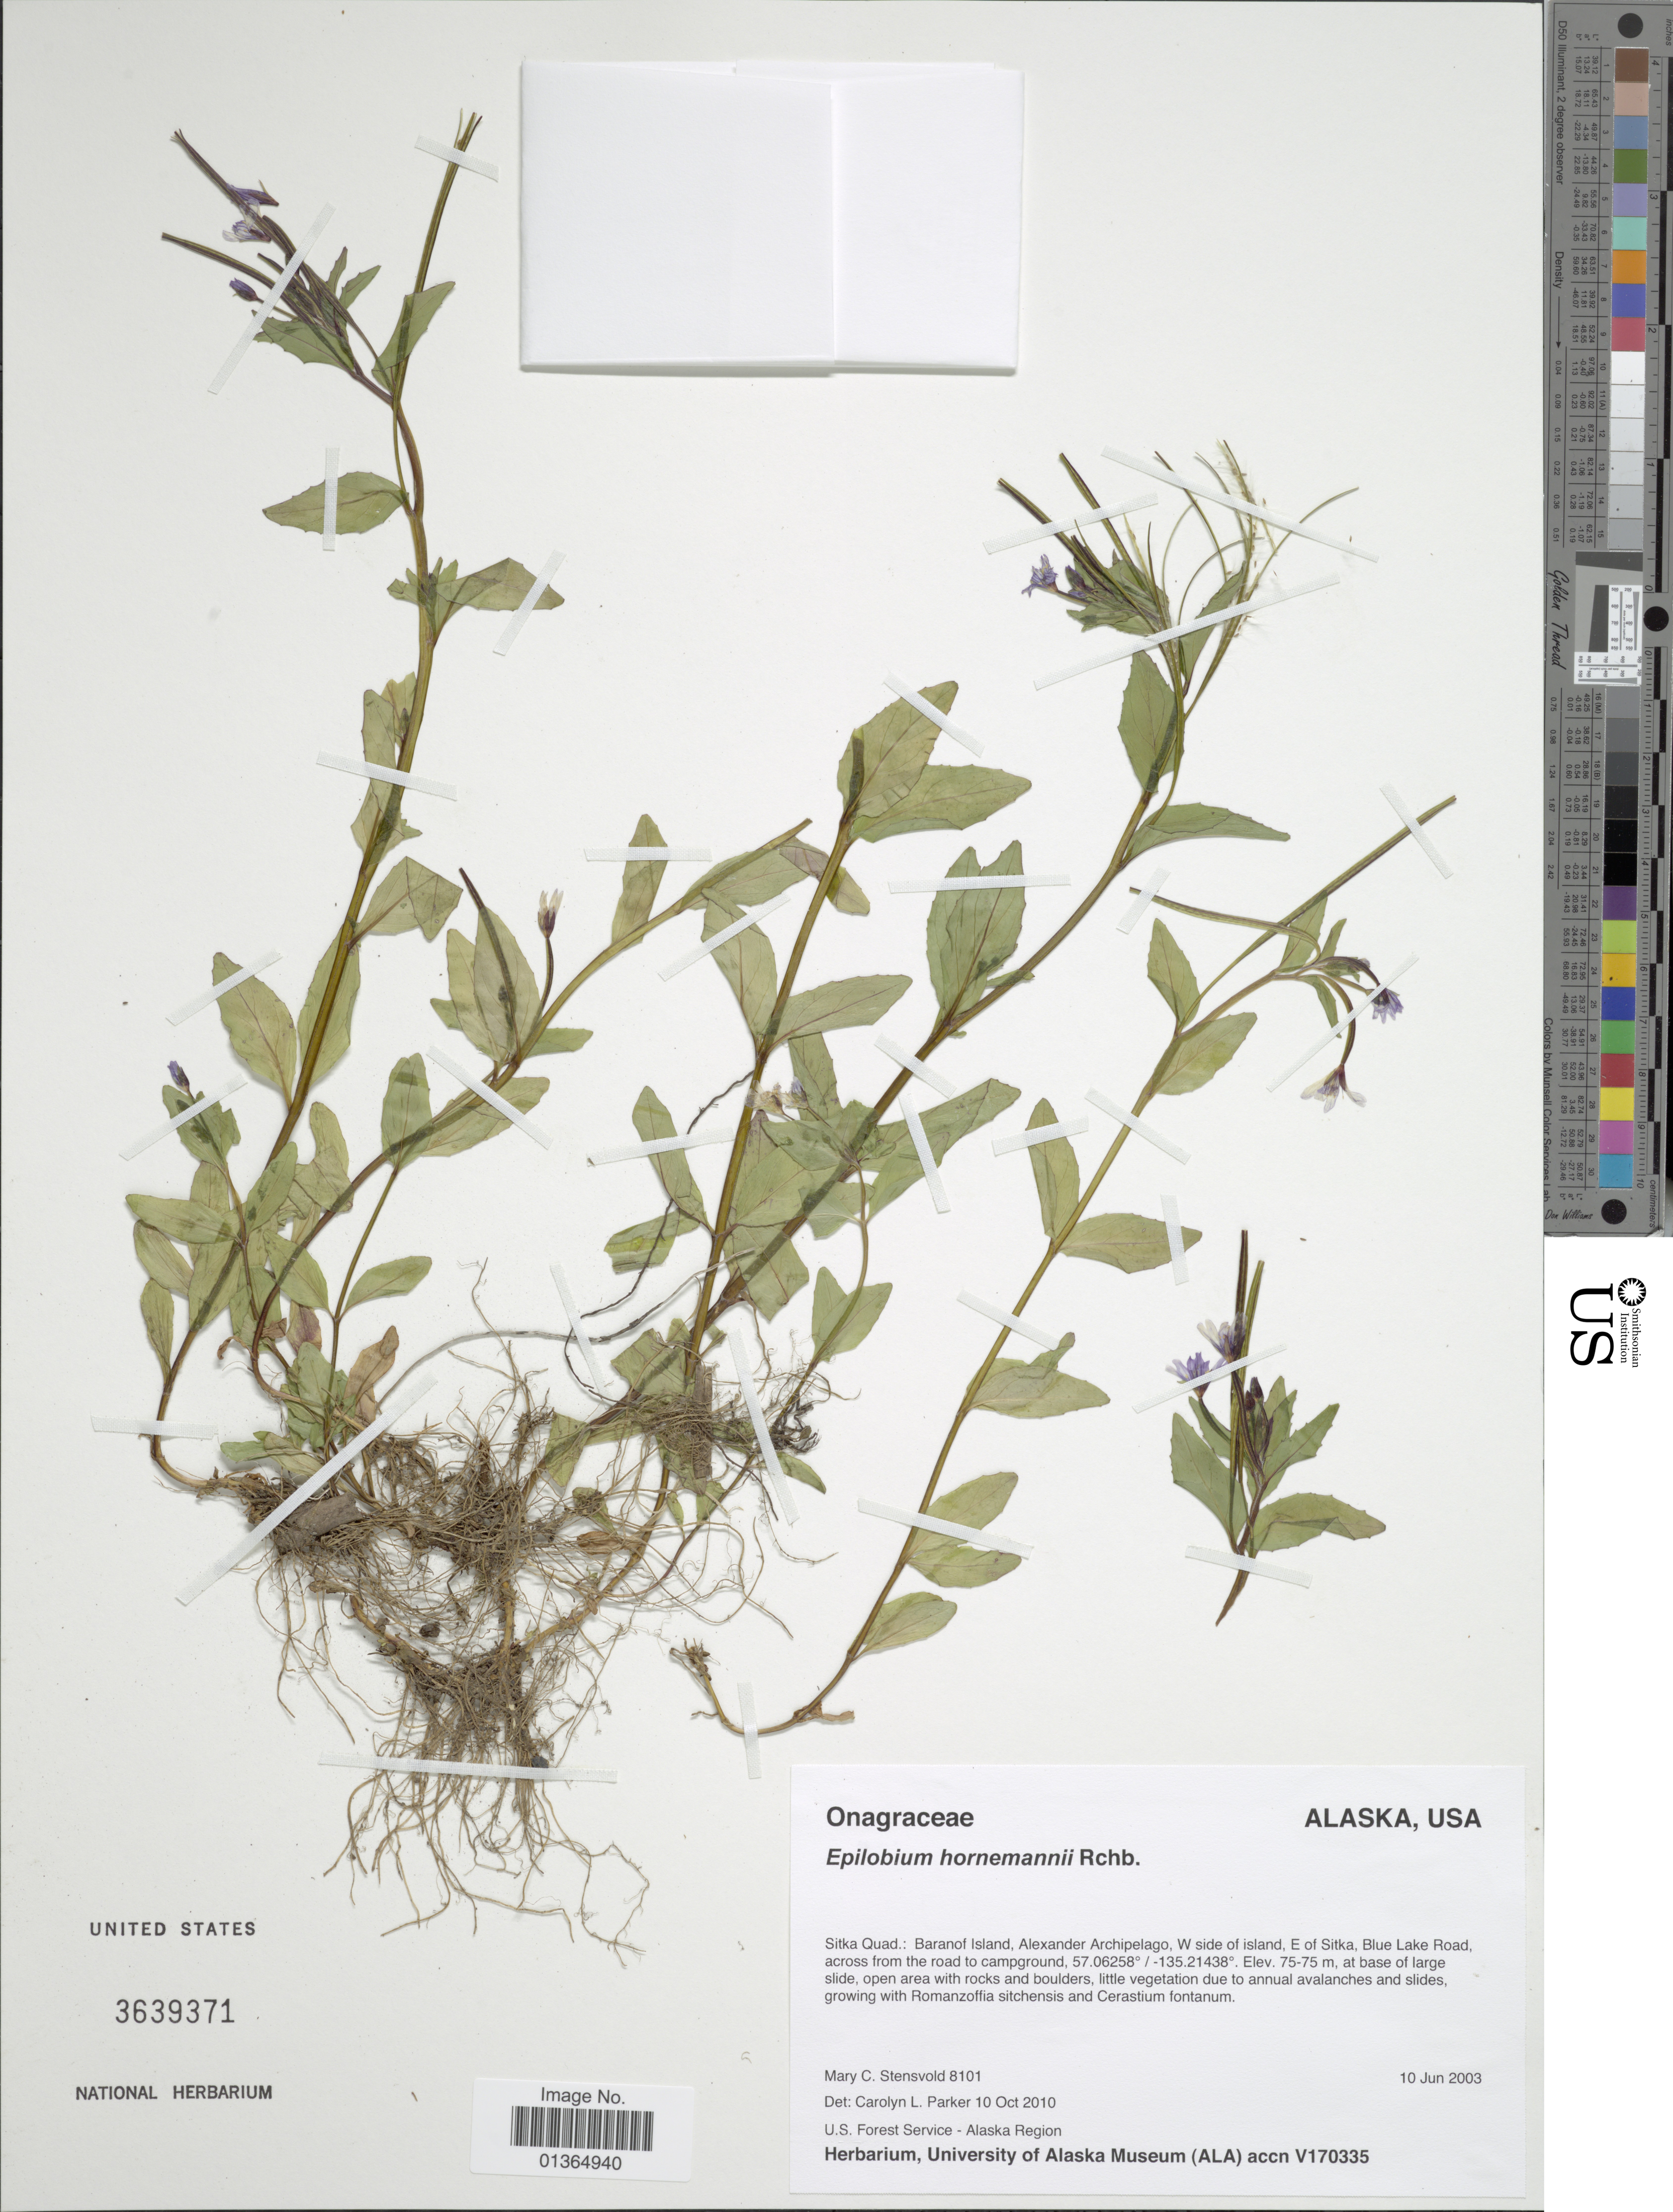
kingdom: Plantae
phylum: Tracheophyta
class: Magnoliopsida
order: Myrtales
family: Onagraceae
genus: Epilobium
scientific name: Epilobium hornemannii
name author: Rchb.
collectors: M. Stensvold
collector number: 8101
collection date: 2003-06-10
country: United States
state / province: Alaska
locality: Sitka Quad.: Baranof Island, Alexander Archipelago, W side of island, E of Sitka, Blue Lake Road, across from the road to campground.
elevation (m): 75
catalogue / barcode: US 3639371